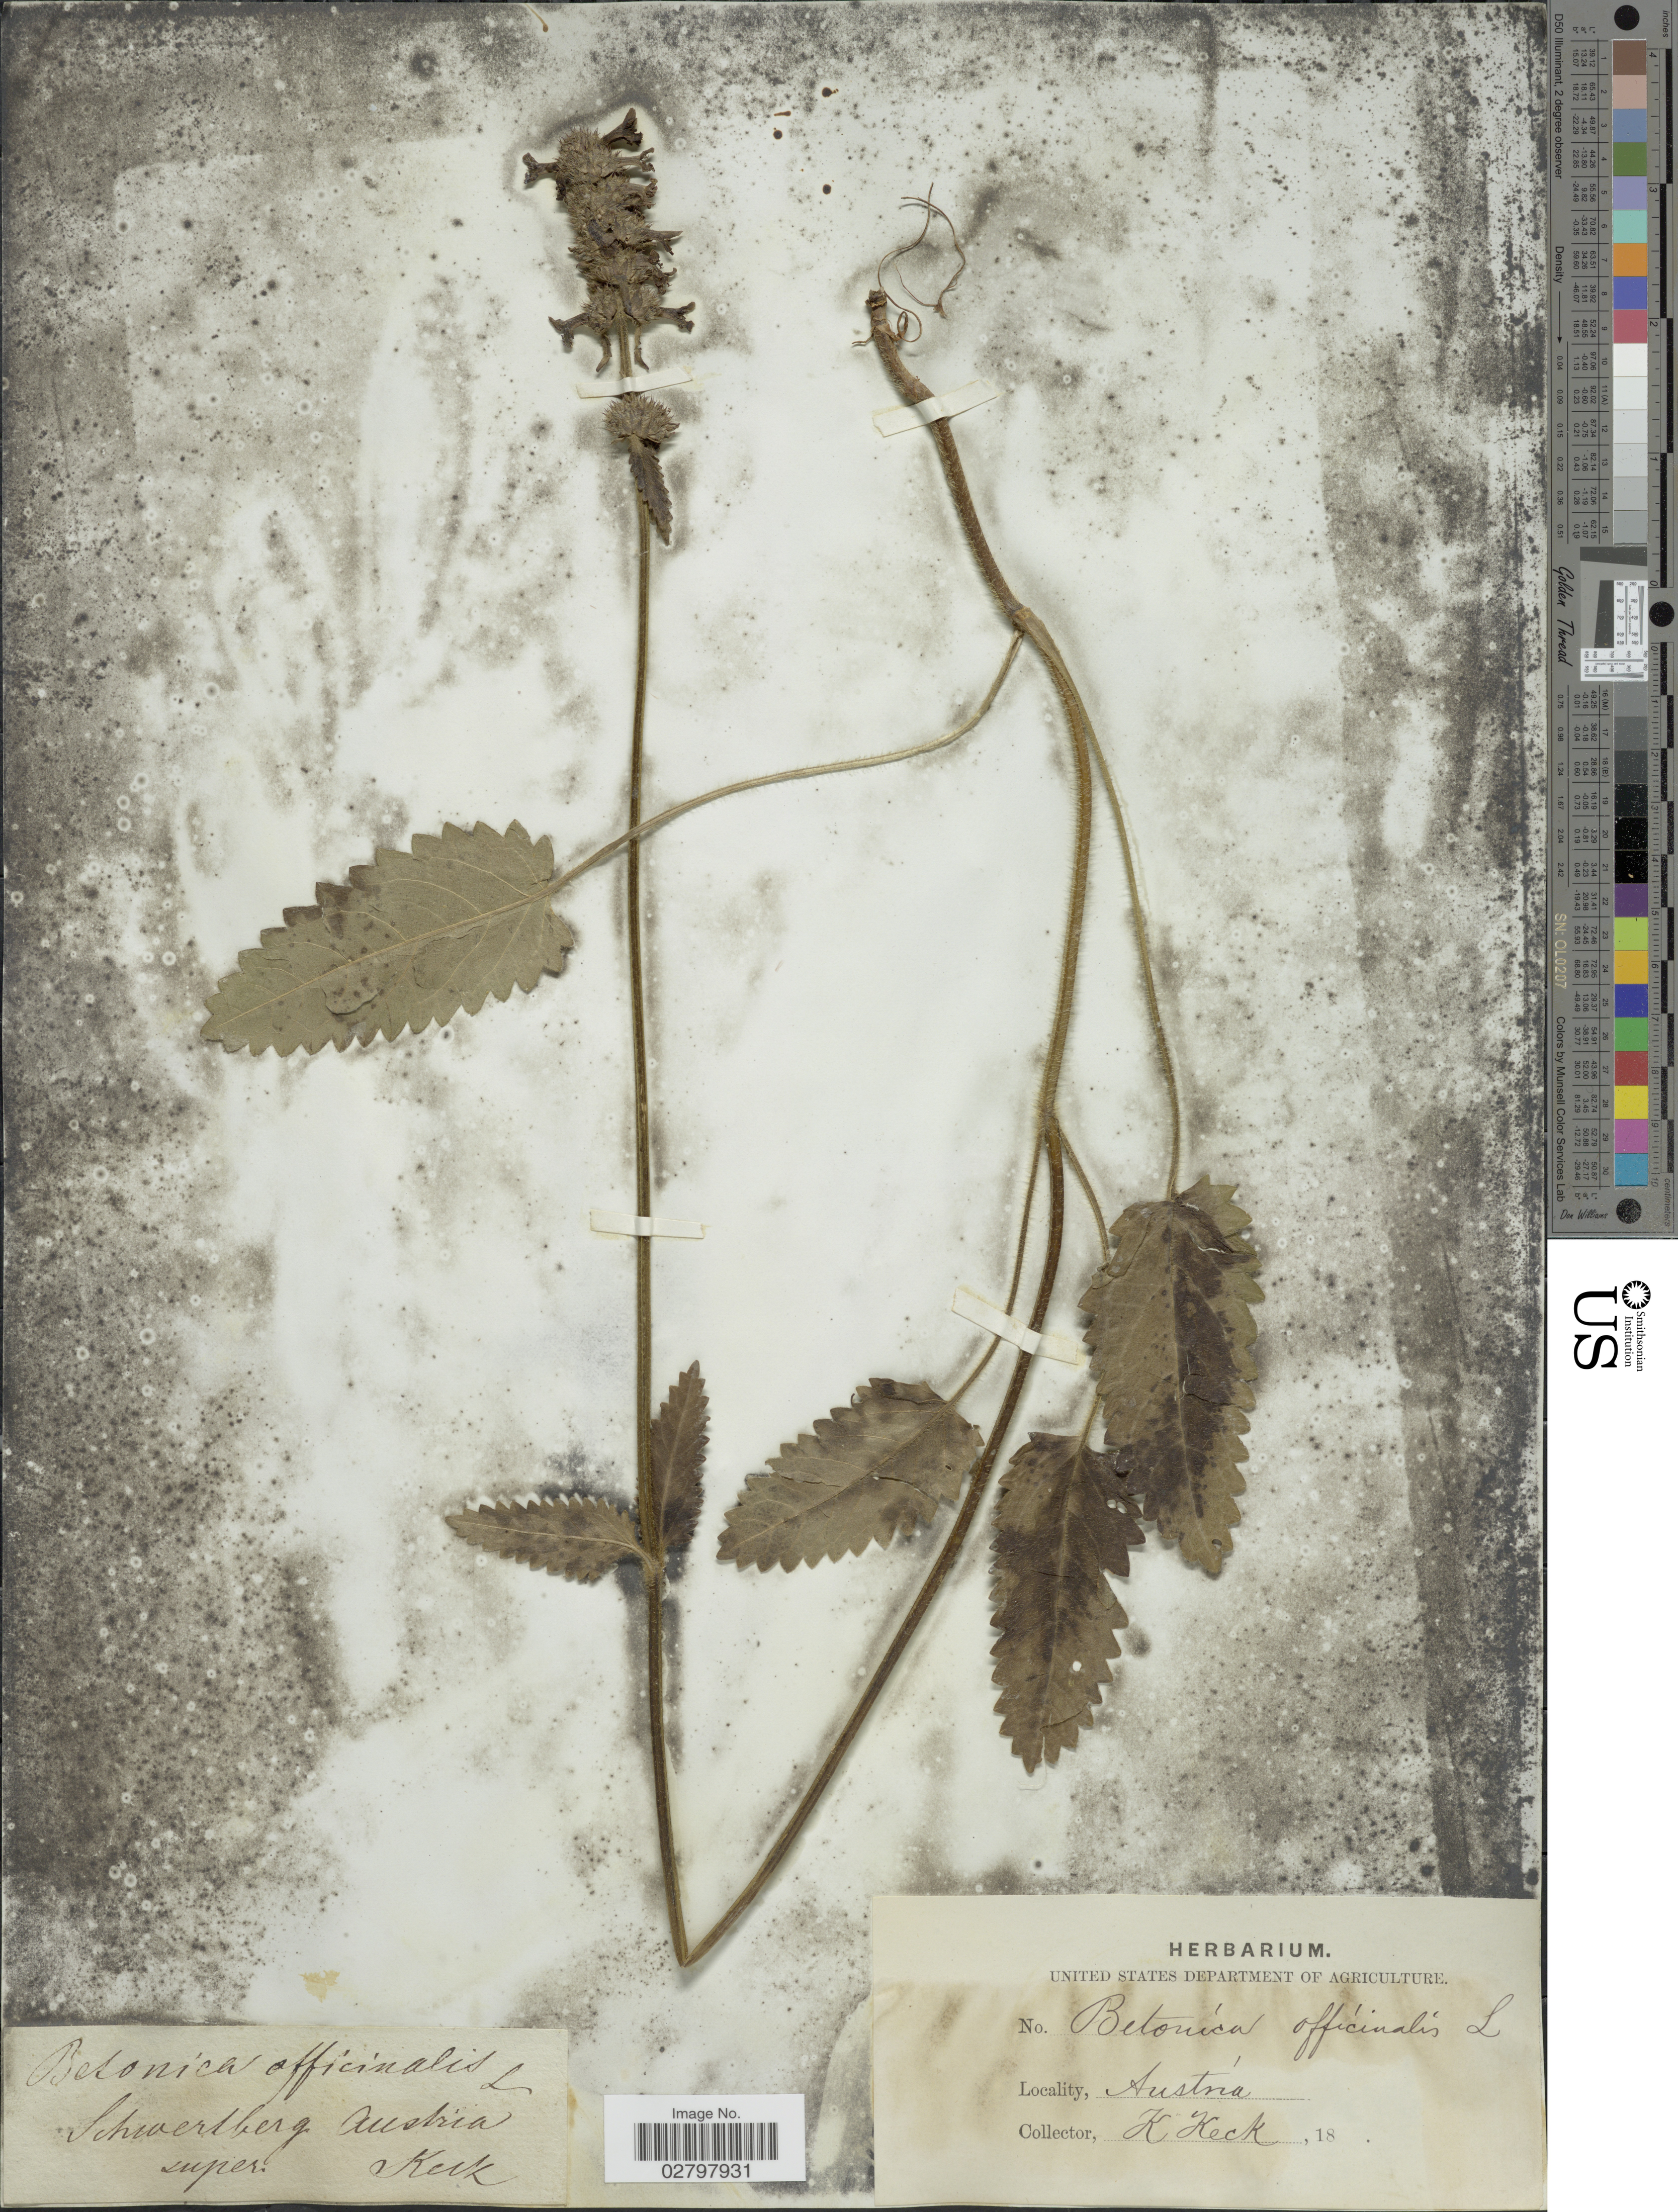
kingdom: Plantae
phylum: Tracheophyta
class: Magnoliopsida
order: Lamiales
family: Lamiaceae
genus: Stachys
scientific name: Stachys officinalis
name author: (L.) Trevis.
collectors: K. Keck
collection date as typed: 18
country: Austria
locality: Schwertberg